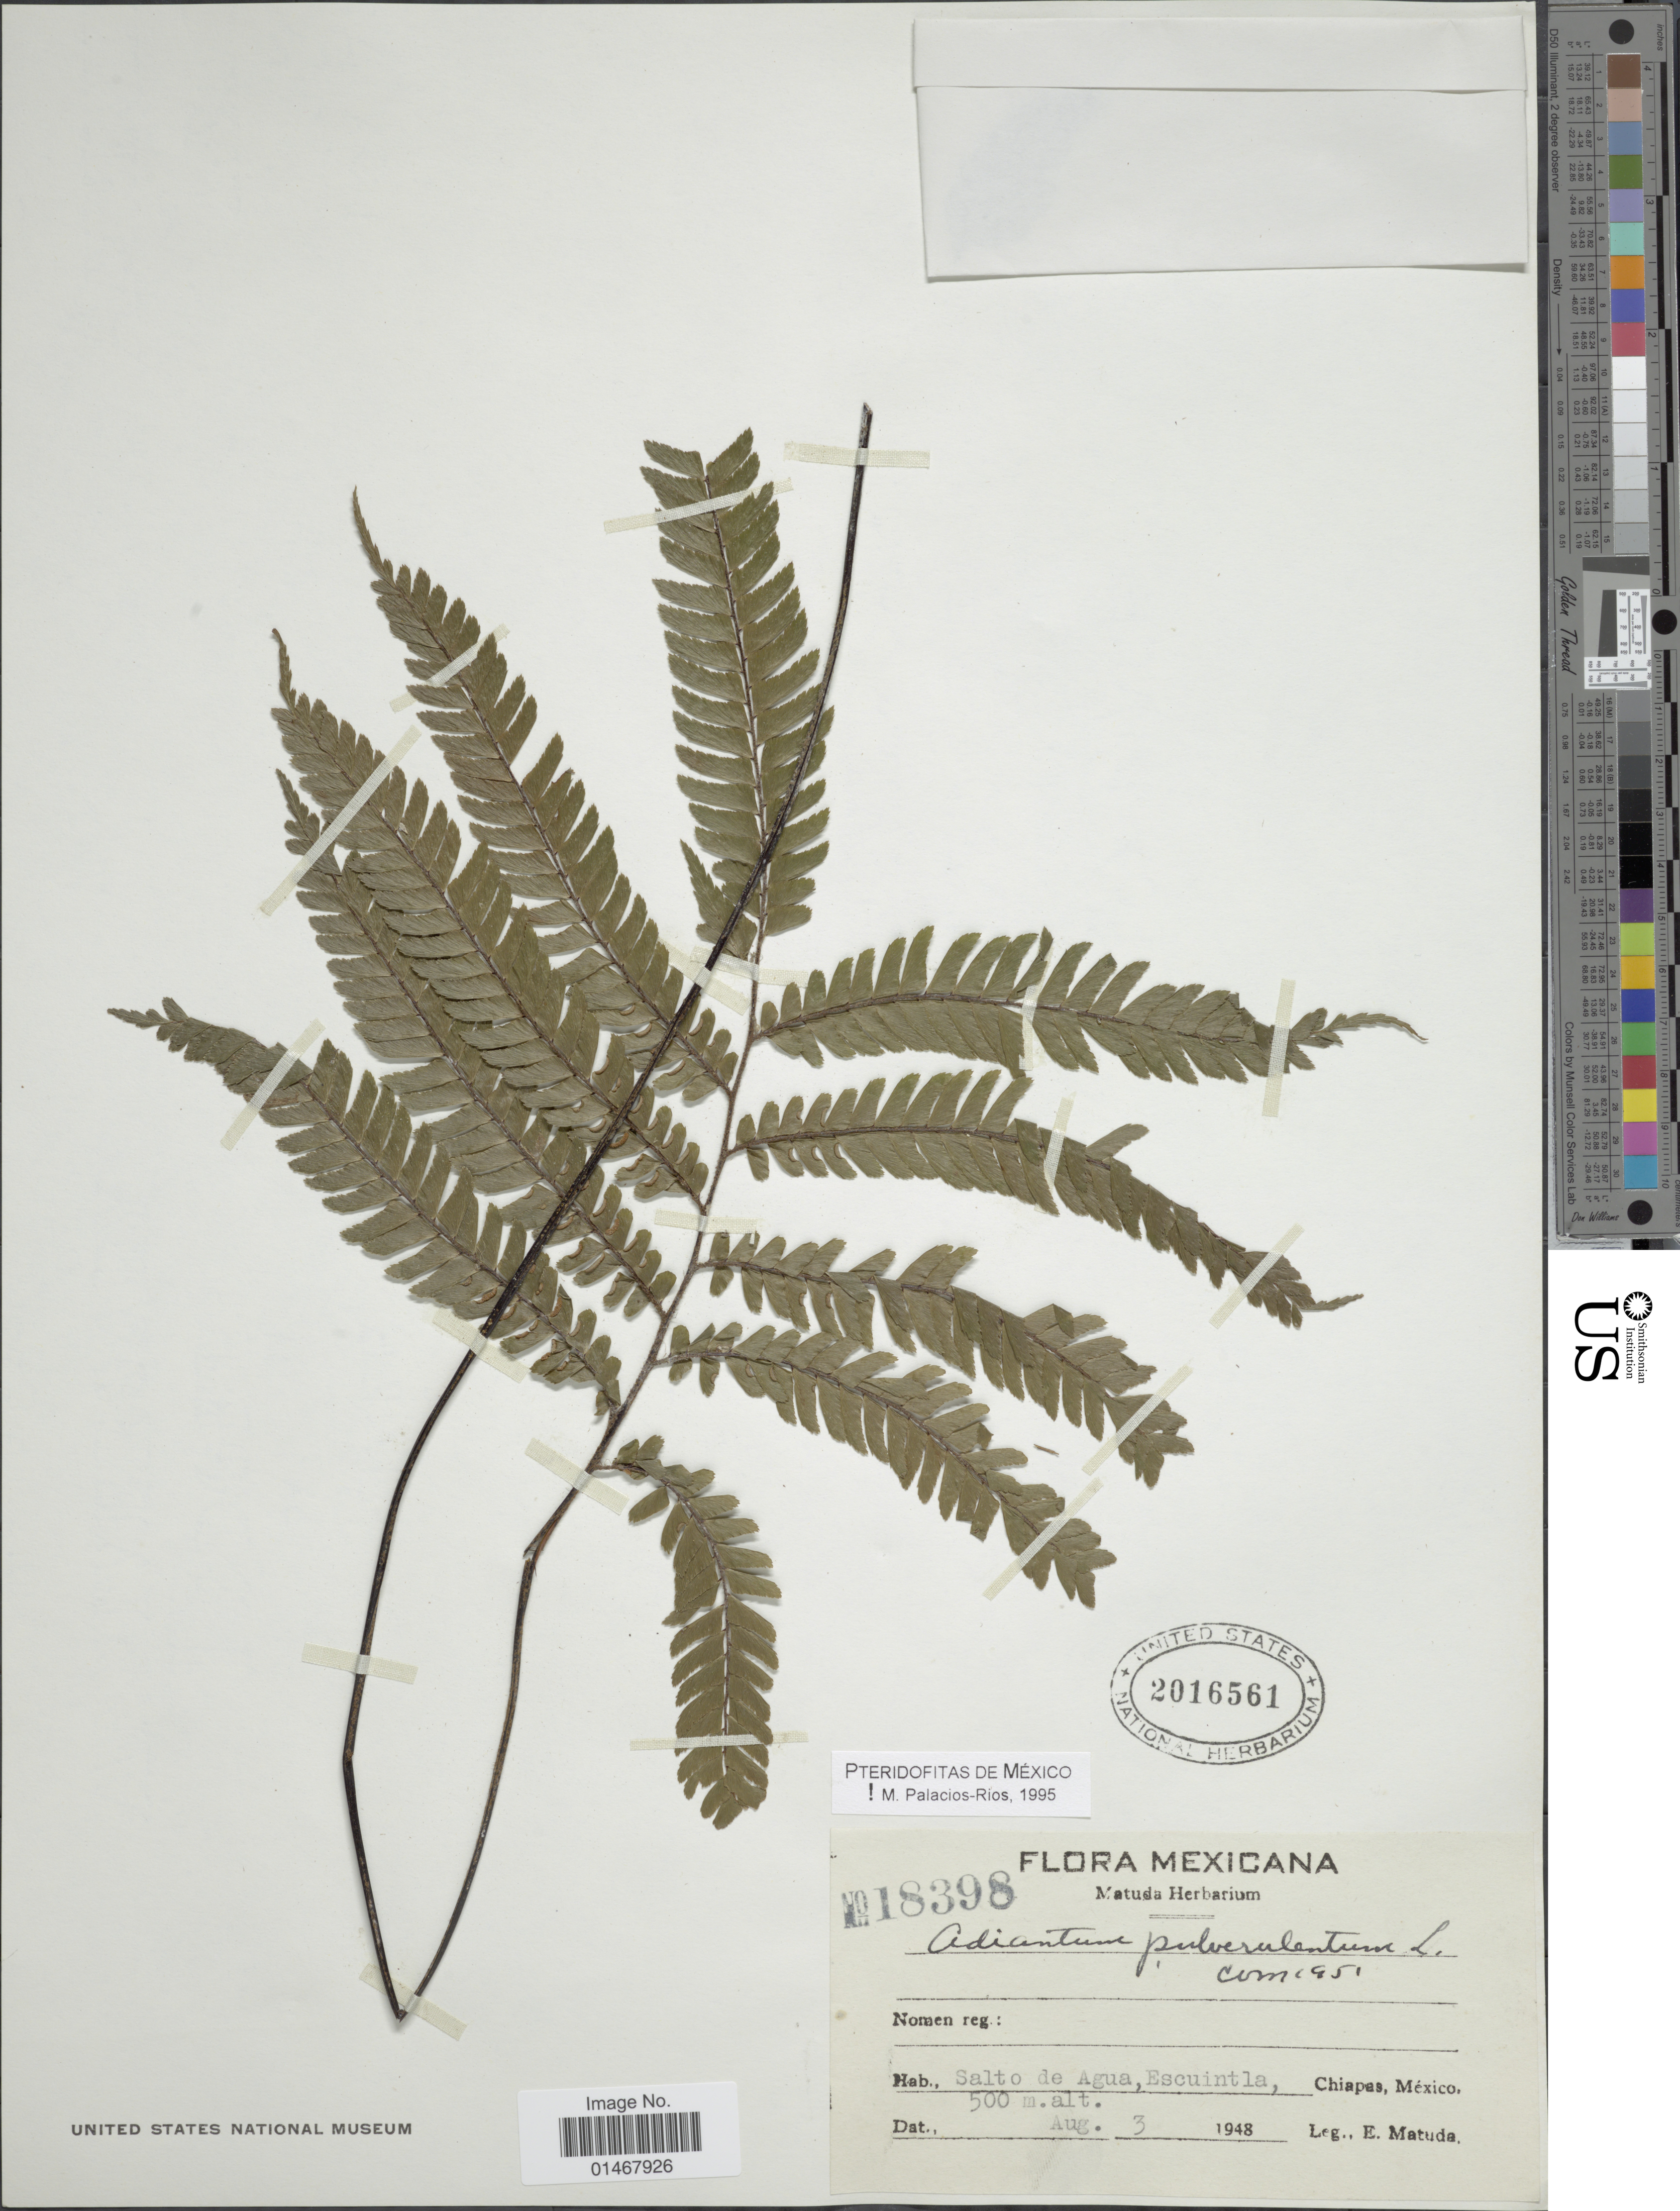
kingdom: Plantae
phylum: Tracheophyta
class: Polypodiopsida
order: Polypodiales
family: Pteridaceae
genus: Adiantum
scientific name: Adiantum pulverulentum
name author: L.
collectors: E. Matuda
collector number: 18398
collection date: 1948-08-03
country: Mexico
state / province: Chiapas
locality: Salto de Agua, Escuintla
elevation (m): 500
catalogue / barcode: US 2016561